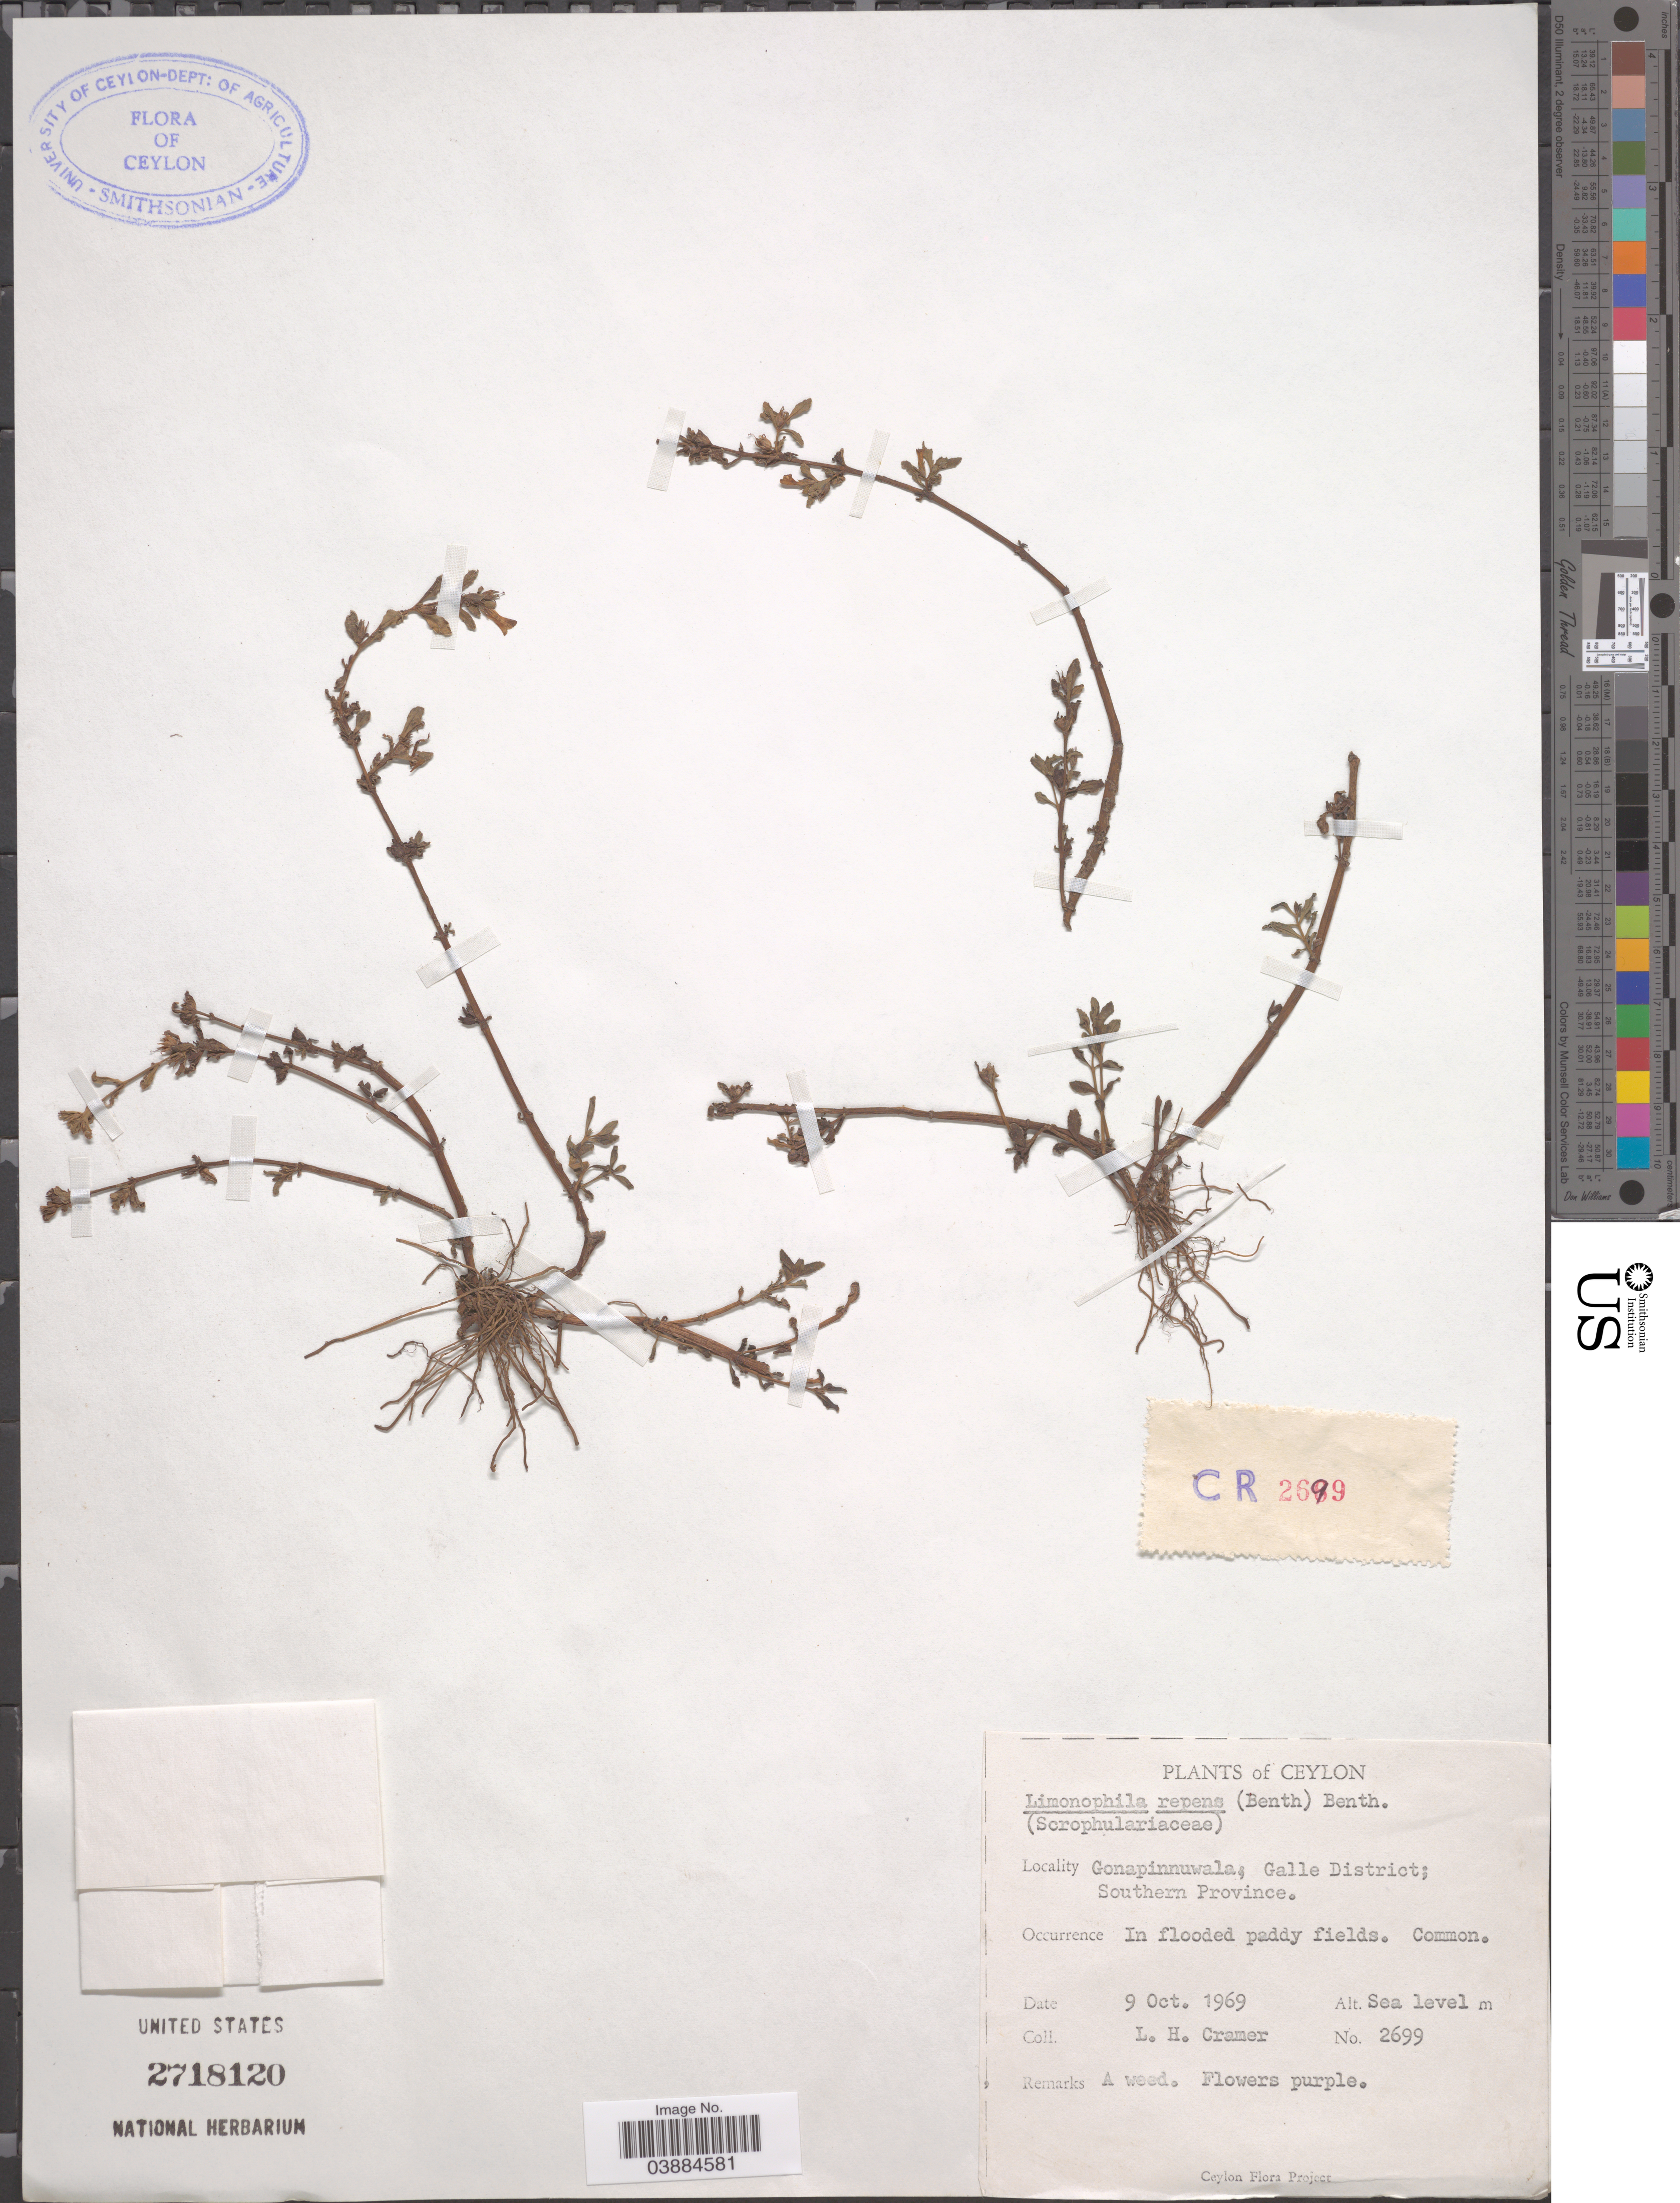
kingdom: Plantae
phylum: Tracheophyta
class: Magnoliopsida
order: Lamiales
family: Plantaginaceae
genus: Limnophila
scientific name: Limnophila repens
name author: (Benth.) Benth.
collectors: L. H. Cramer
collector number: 2699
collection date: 1969-10-09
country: Sri Lanka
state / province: Southern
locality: Ceylon. Gonapinnuwala, Galle District.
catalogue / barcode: US 2718120